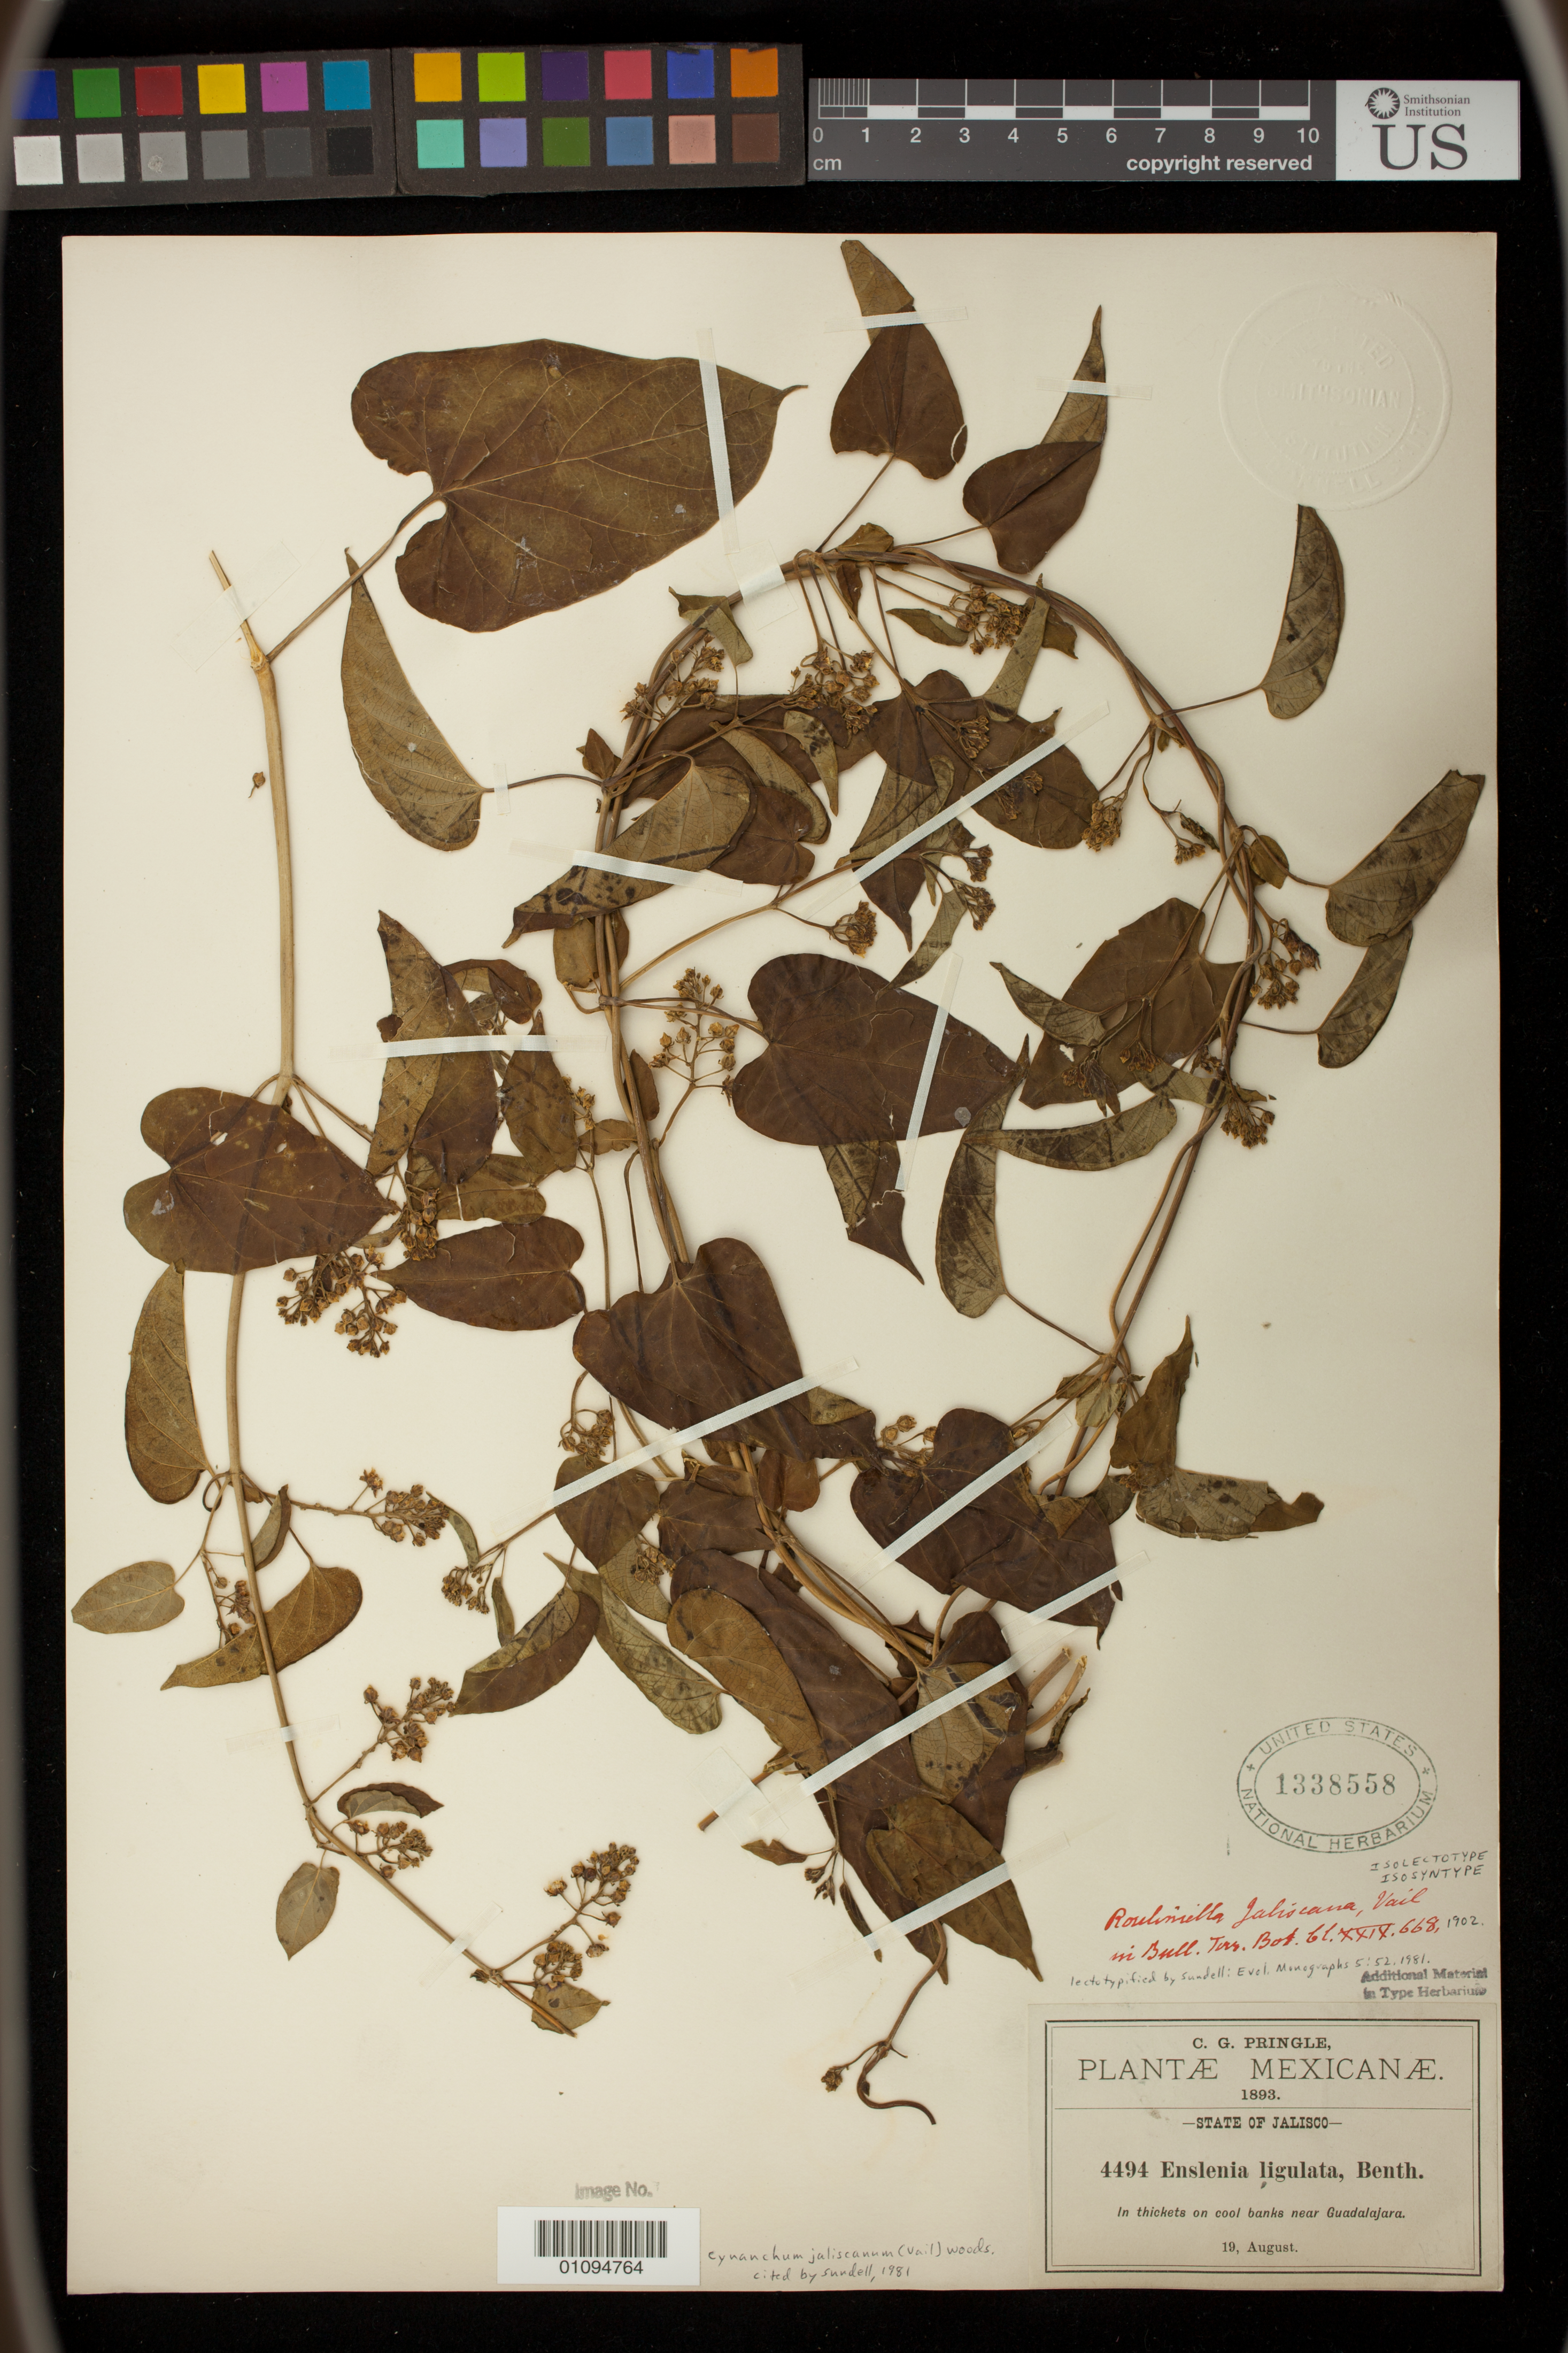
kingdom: Plantae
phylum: Tracheophyta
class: Magnoliopsida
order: Gentianales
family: Apocynaceae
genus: Rouliniella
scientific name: Rouliniella jaliscana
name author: Vail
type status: Isolectotype; Isosyntype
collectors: C. G. Pringle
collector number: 4494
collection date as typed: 19 Aug 1893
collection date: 1893-08-19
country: Mexico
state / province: Jalisco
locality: Near Guadalajara.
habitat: In thickets on cool banks.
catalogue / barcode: US 1338558